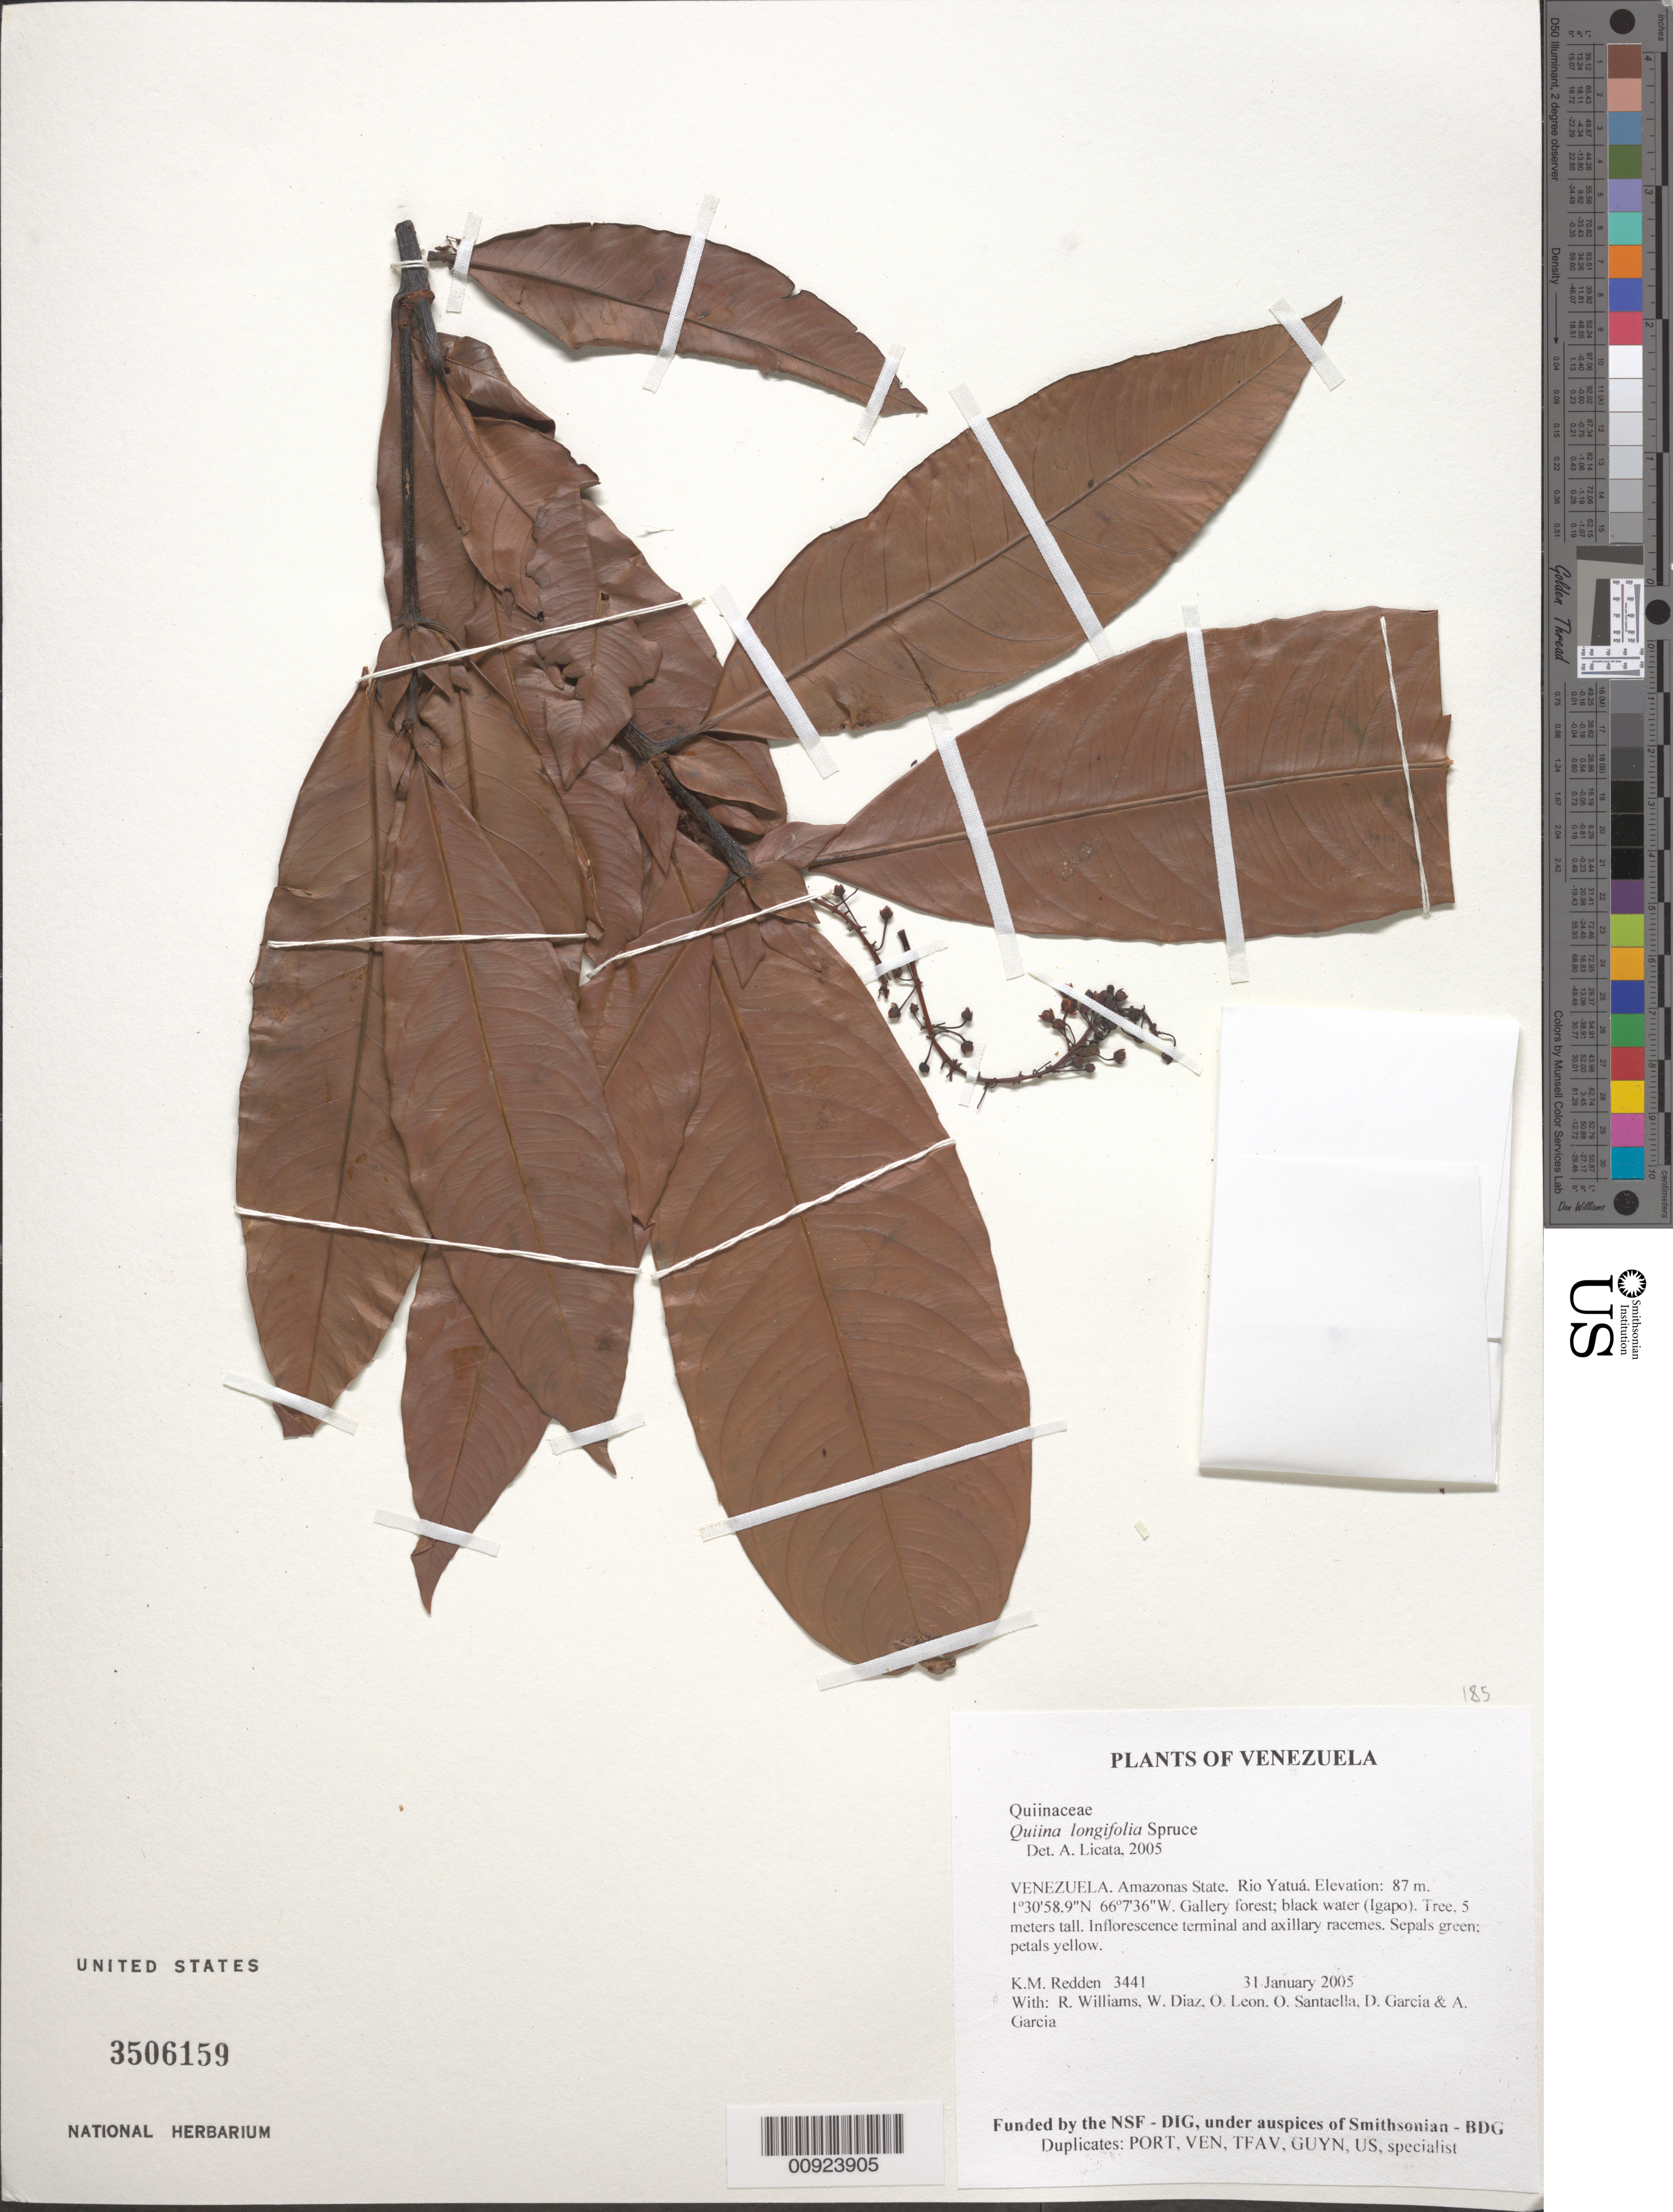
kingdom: Plantae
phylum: Tracheophyta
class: Magnoliopsida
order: Malpighiales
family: Quiinaceae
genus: Quiina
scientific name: Quiina longifolia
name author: Spruce ex Planch. & Triana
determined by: Licata, A., (PORT), Univ. Nac. Exp. de los Llanos Ezequiel Zamora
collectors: K. M. Redden, R. Williams, W. Díaz P., O. León, O. Santaella, D. Garcia & A. Garcia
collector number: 3441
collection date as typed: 31 January 2005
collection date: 2005-01-31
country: Venezuela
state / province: Amazonas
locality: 11 - Rio Yatuá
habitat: Gallery forest; black water (Igapo)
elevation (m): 87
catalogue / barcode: US 3506159